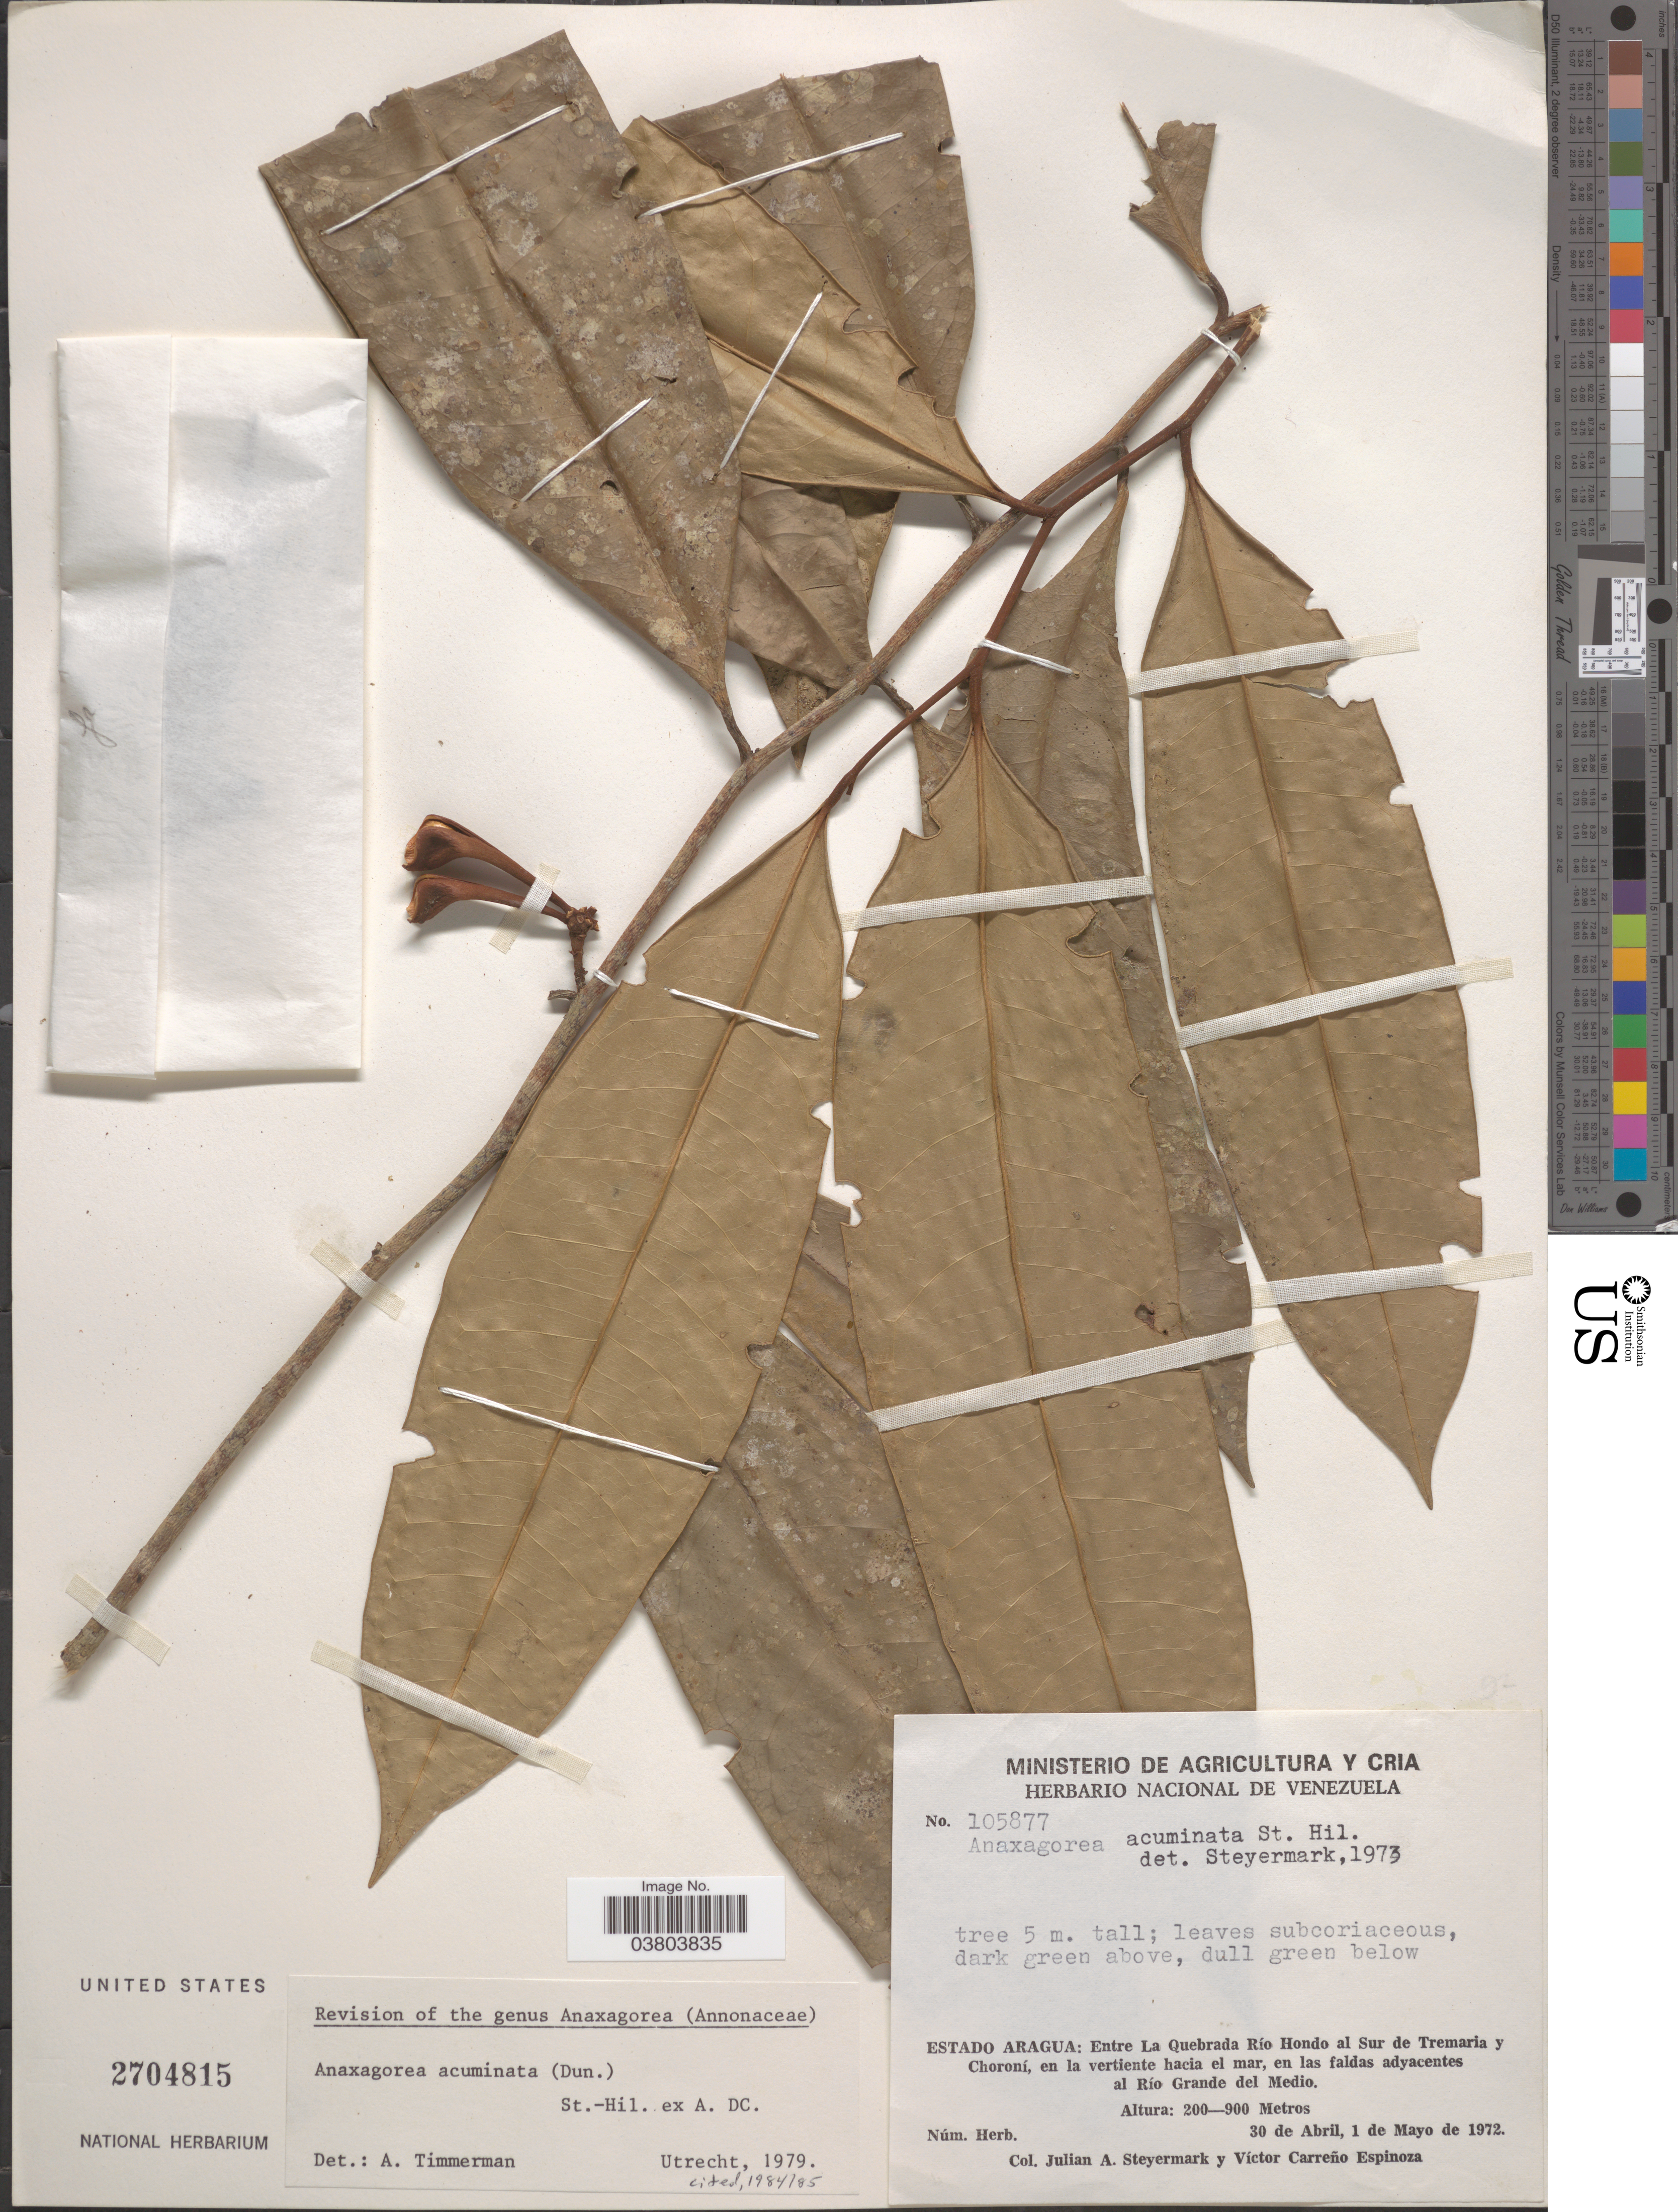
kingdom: Plantae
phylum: Tracheophyta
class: Magnoliopsida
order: Magnoliales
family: Annonaceae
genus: Anaxagorea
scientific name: Anaxagorea acuminata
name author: (Dunal) A. DC.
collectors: J. Steyermark & V. Espinoza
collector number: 105877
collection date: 1972-04-30/1972-05-01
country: Venezuela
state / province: Aragua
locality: Entre La Quebrada Río Hondo al Sur de Tremaria y Choroní, en la vertiente hacia el mar, en las faldas adyacentes al Río Grande del Medio.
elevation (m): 200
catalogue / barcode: US 2704815